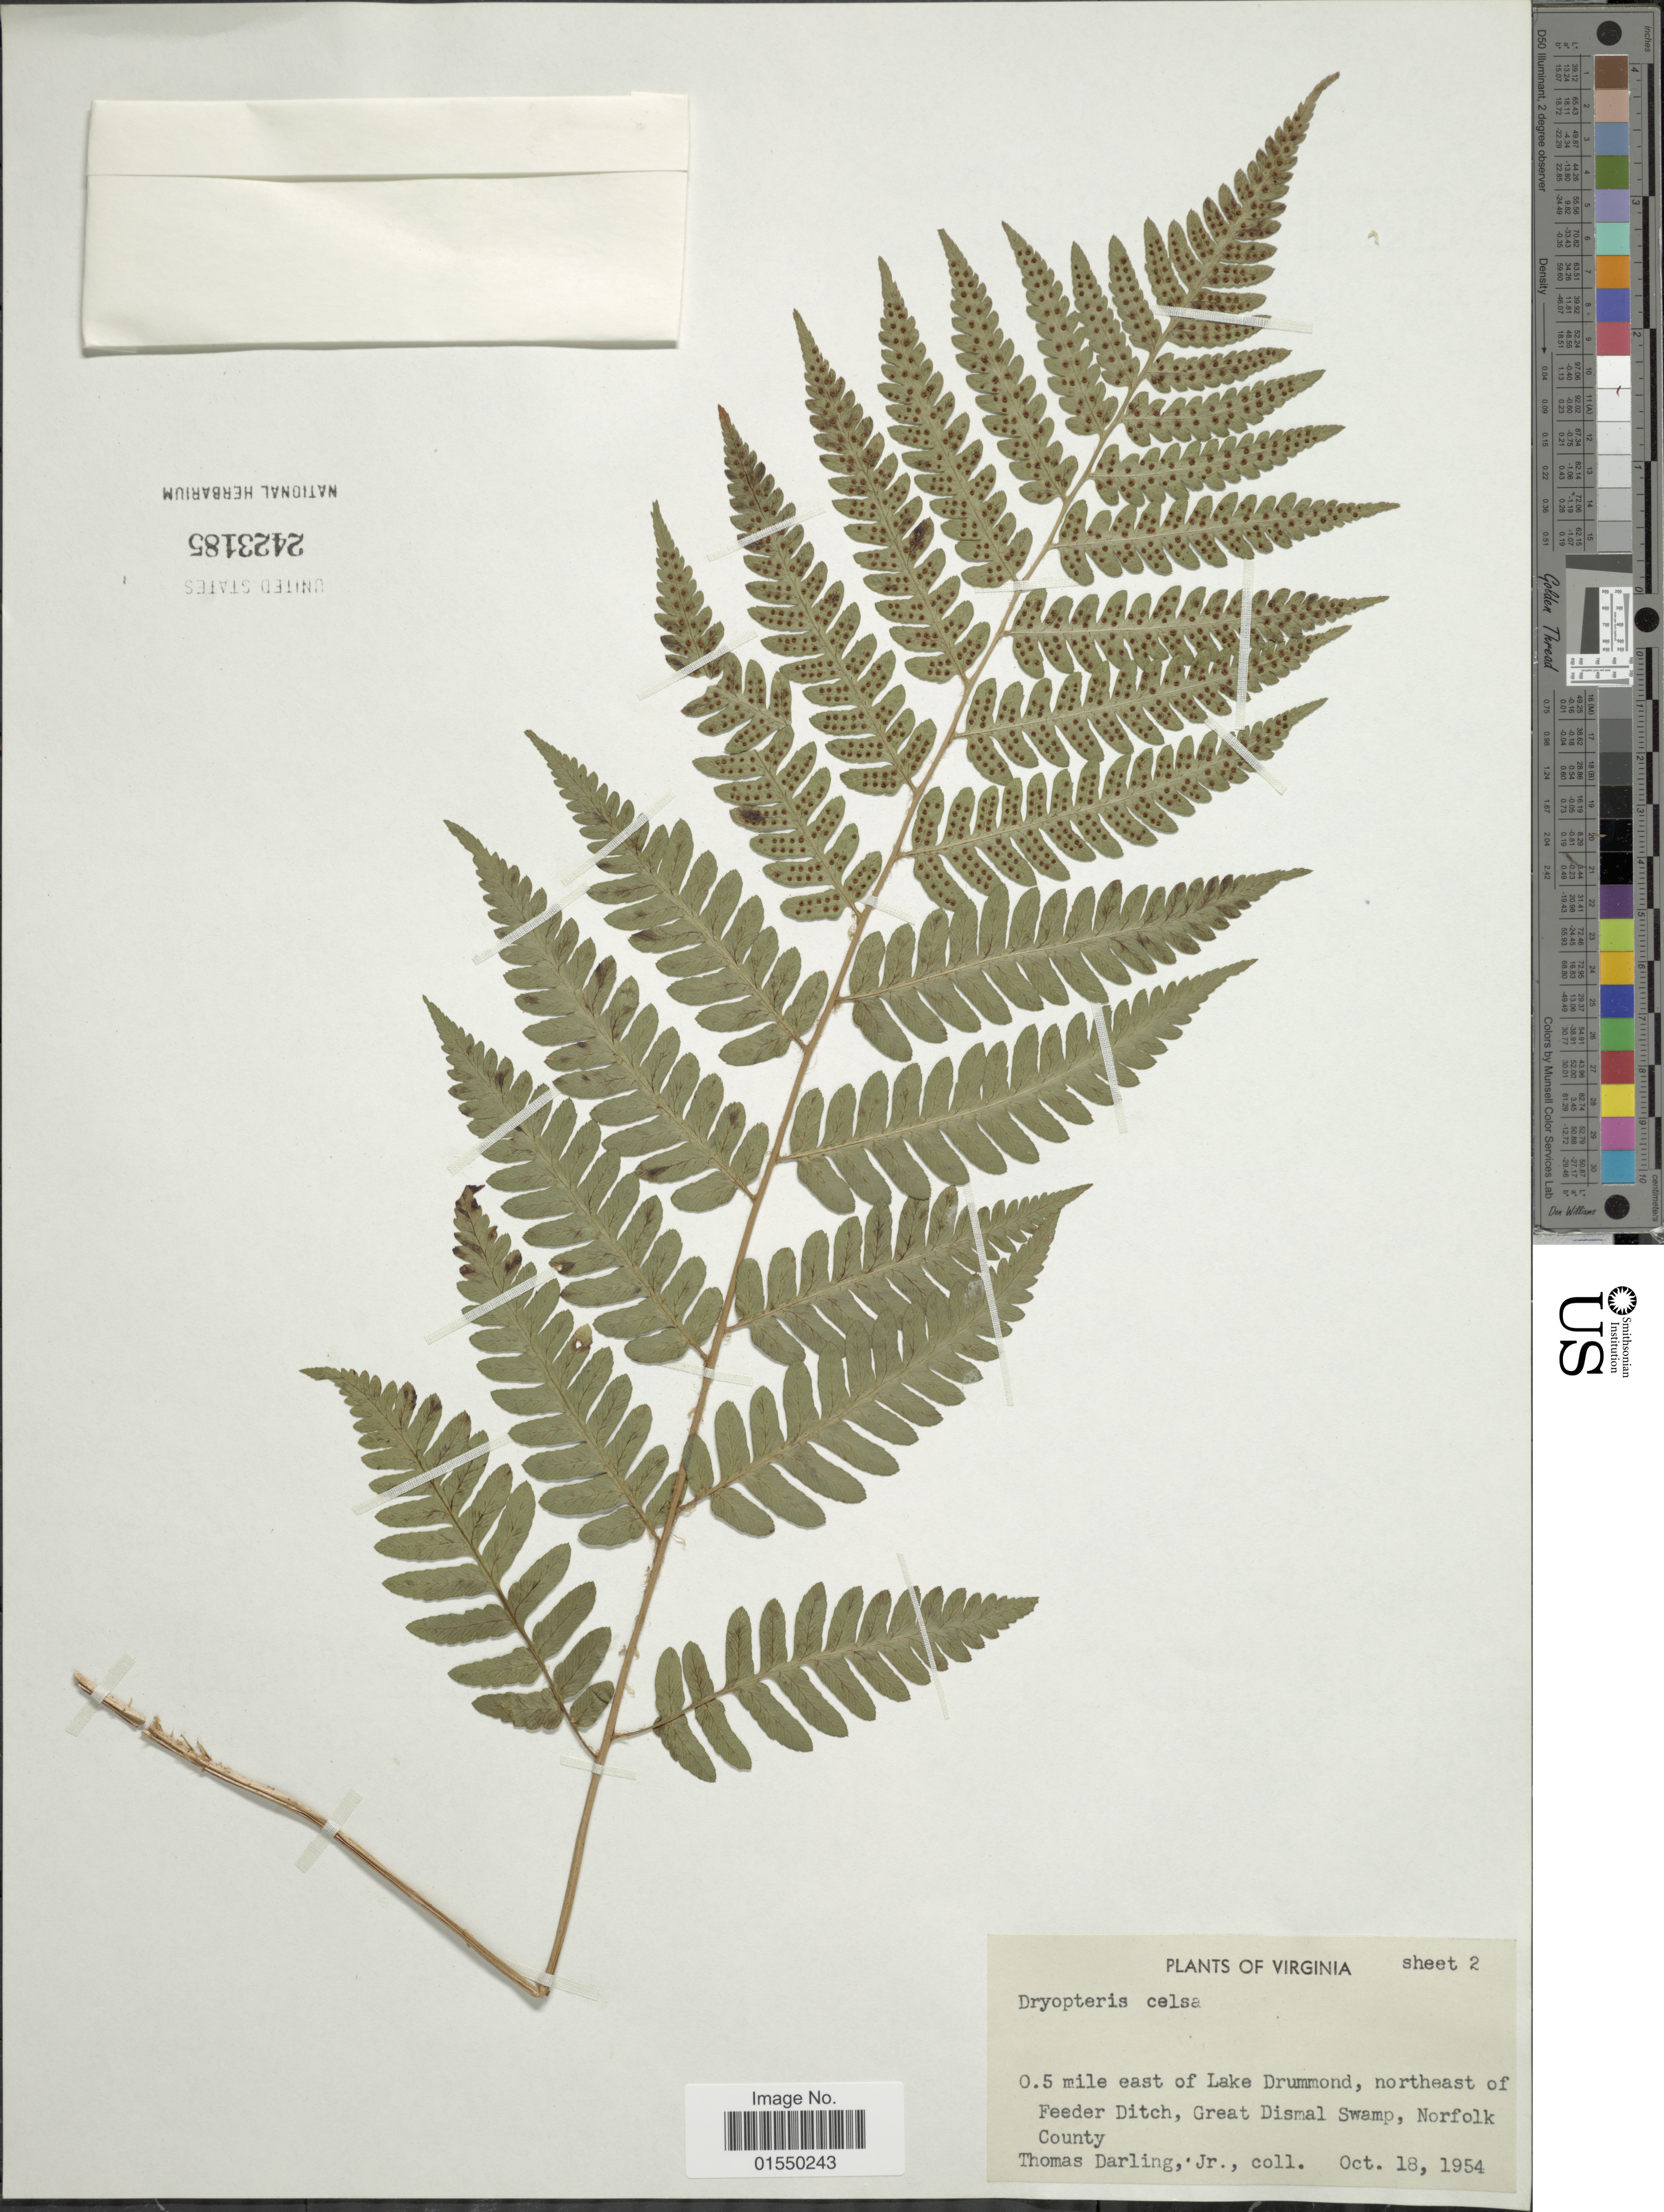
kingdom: Plantae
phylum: Tracheophyta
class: Polypodiopsida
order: Polypodiales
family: Dryopteridaceae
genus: Dryopteris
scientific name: Dryopteris celsa (W. Palmer) Knowlt., W. Palmer & C.L. Pollard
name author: (W. Palmer) Knowlt. et al.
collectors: T. Darling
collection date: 1954-10-18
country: United States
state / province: Virginia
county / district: City of Norfolk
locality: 0.5 mile east of Lake Drummond, northeast of Feeder Ditch, Great Dismal Swamp, Norfolk County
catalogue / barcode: US 2423185